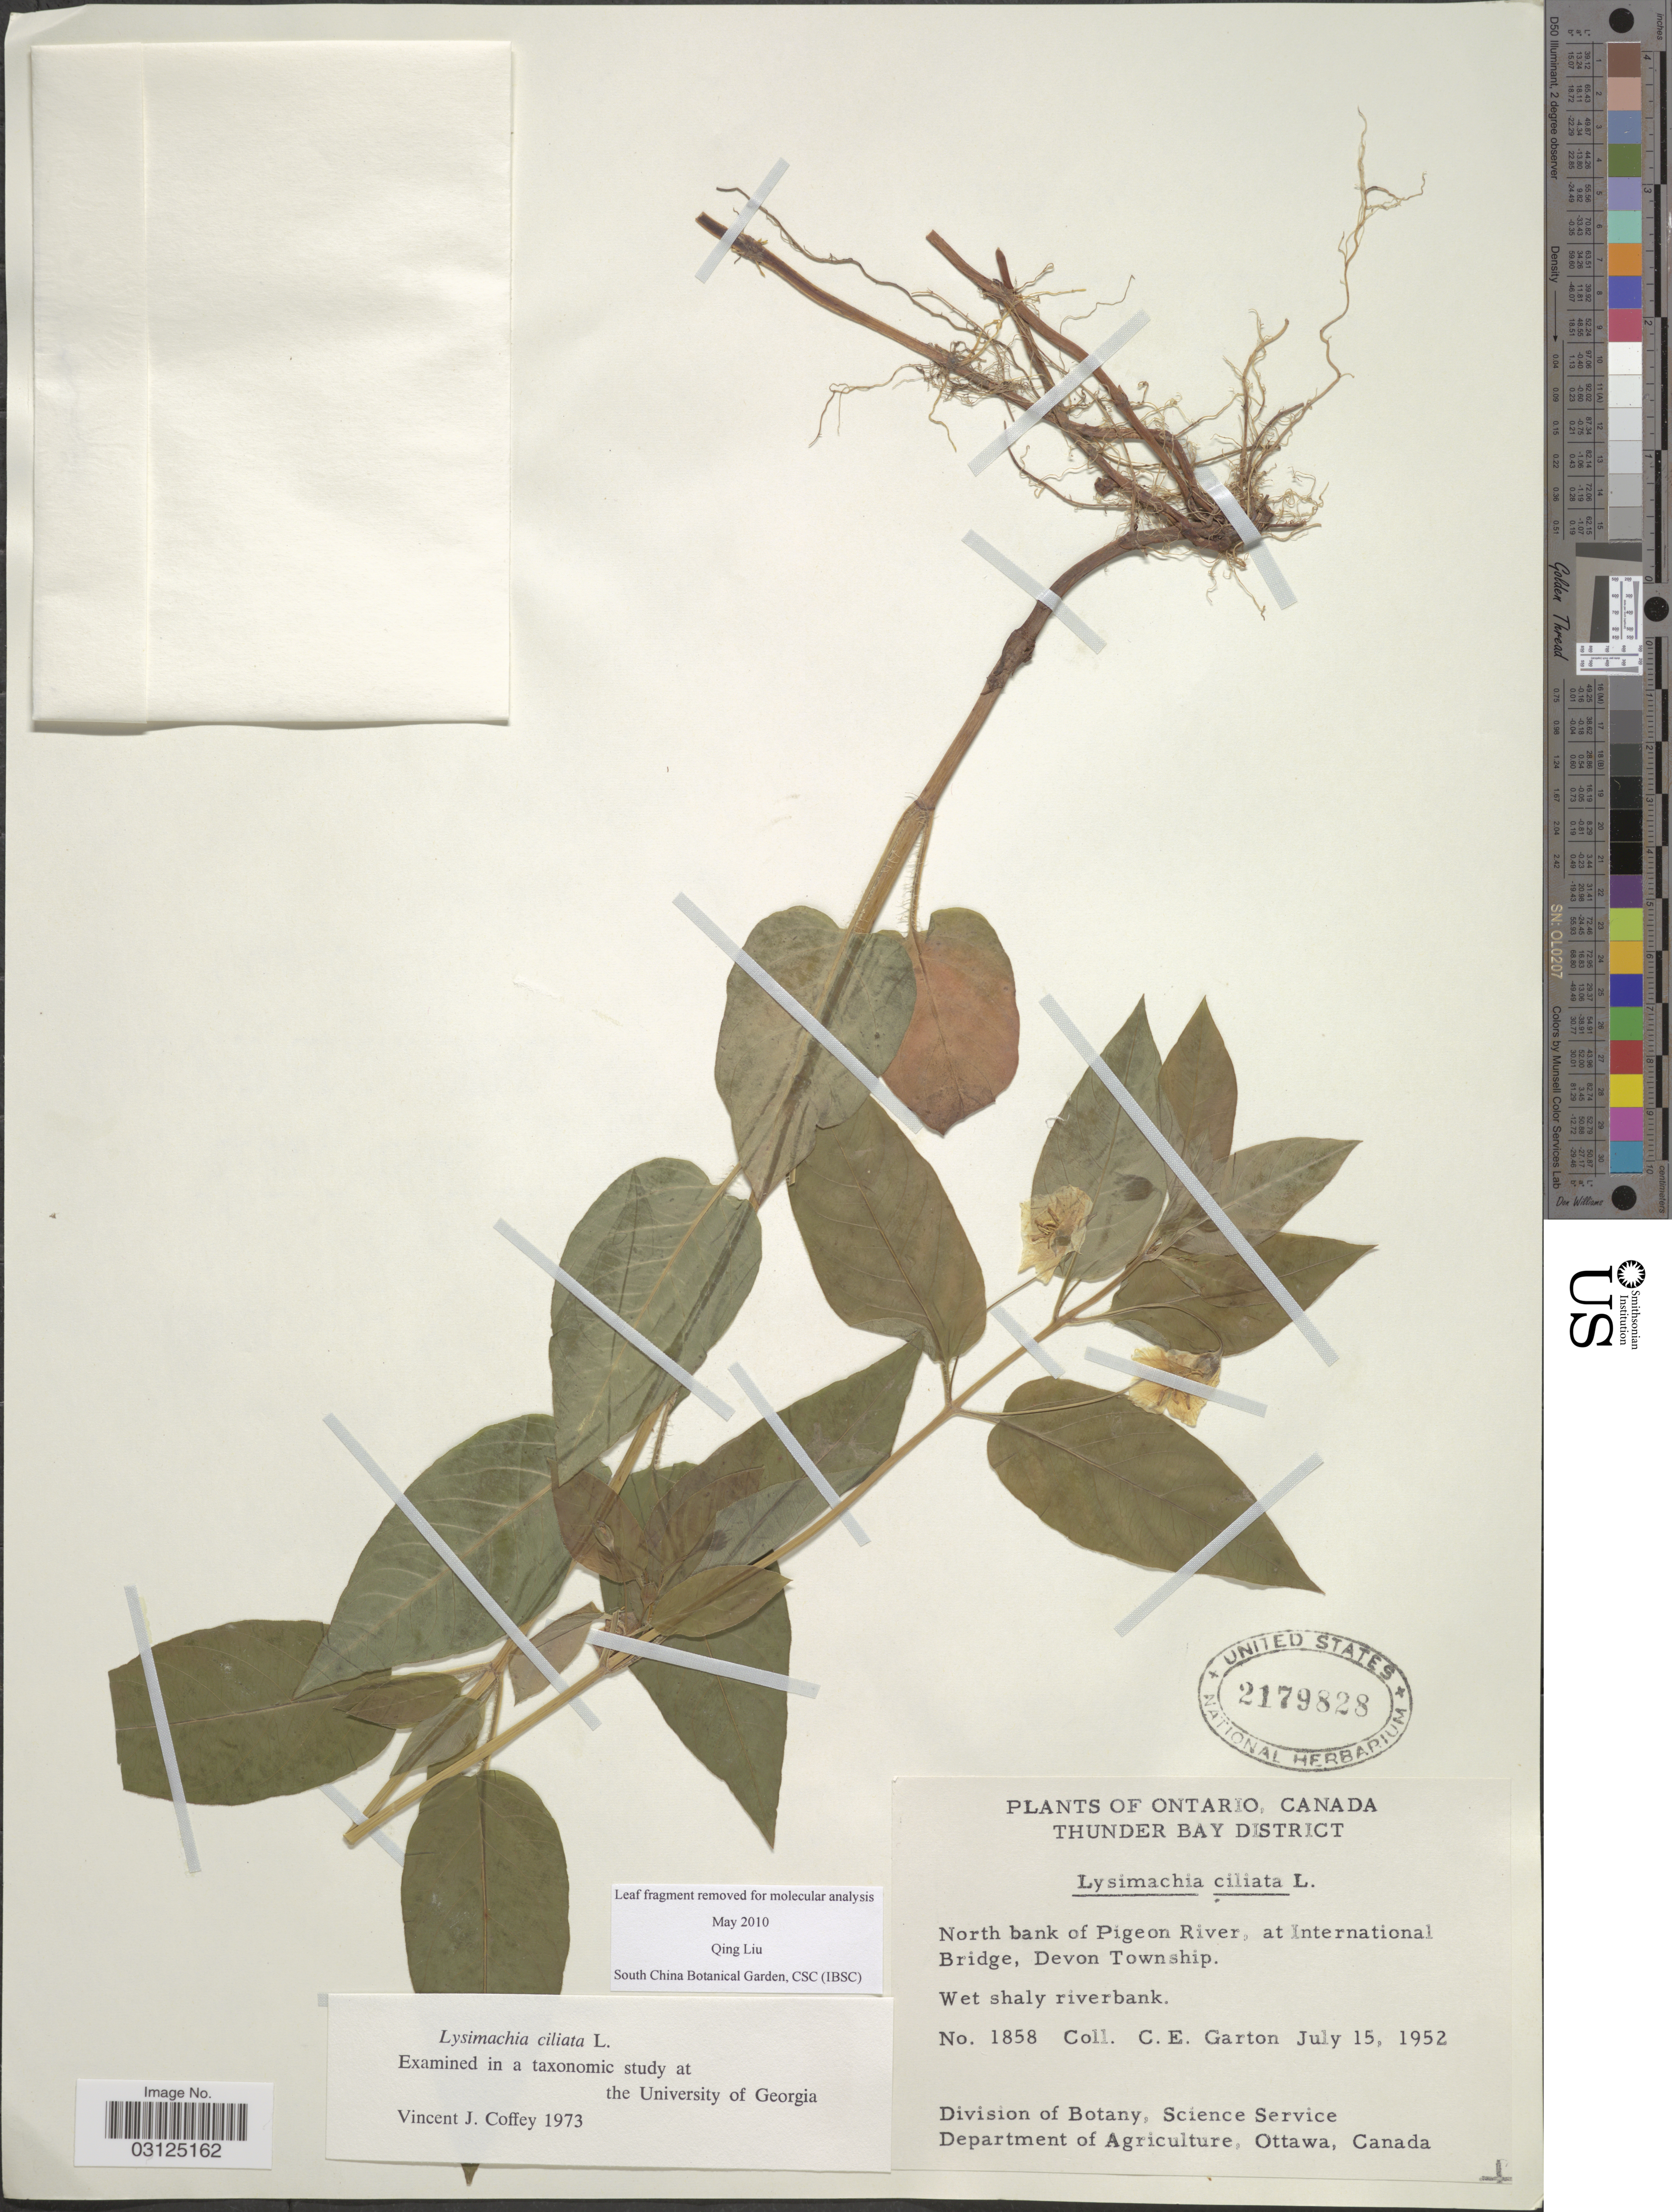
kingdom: Plantae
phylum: Tracheophyta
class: Magnoliopsida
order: Ericales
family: Primulaceae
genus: Lysimachia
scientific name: Lysimachia ciliata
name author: L.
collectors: C. E. Garton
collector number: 1858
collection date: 1952-07-15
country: Canada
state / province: Ontario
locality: Thunder Bay District. North bank of Pigeon River, at International Bridge, Devon Township.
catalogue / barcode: US 2179828